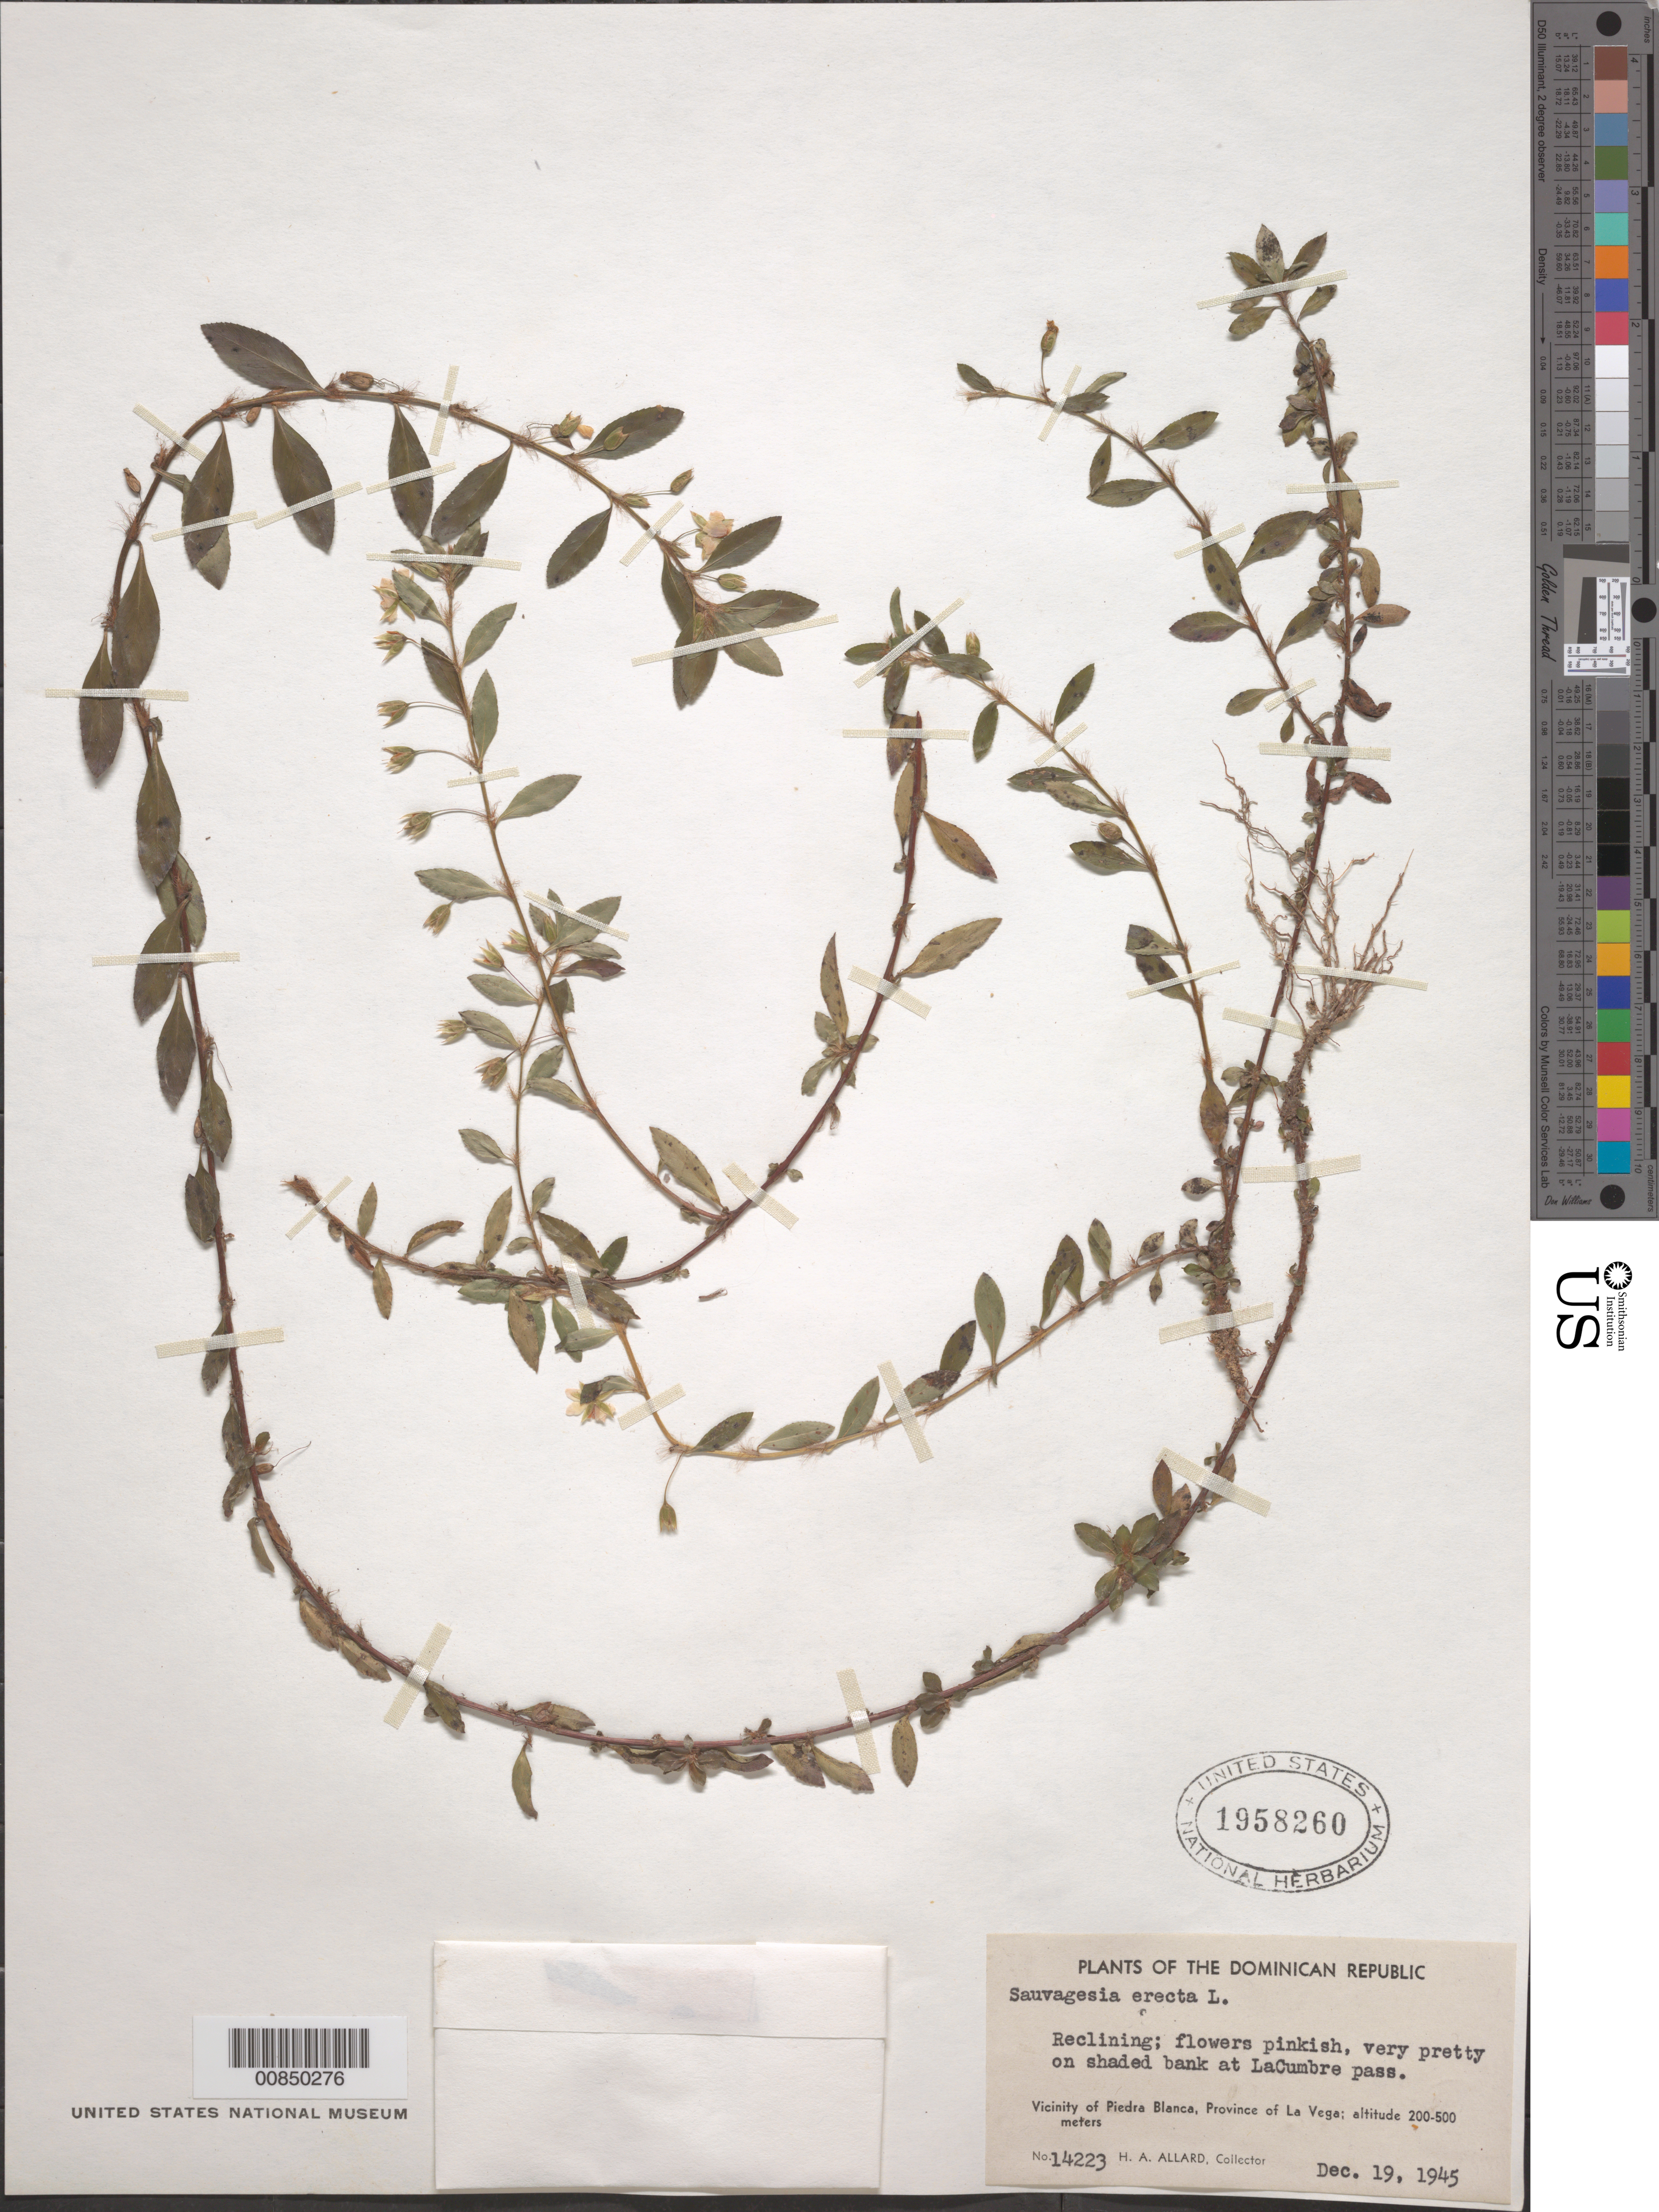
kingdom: Plantae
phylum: Tracheophyta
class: Magnoliopsida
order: Malpighiales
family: Ochnaceae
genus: Sauvagesia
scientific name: Sauvagesia erecta subsp. erecta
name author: L.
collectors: H. A. Allard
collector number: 14223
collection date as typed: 19 Dec 1945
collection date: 1945-12-19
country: Dominican Republic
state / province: La Vega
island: Hispaniola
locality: Vicinity of Piedra Blanca, at La Cumbre pass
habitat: On shaded bank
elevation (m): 200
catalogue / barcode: US 1958260